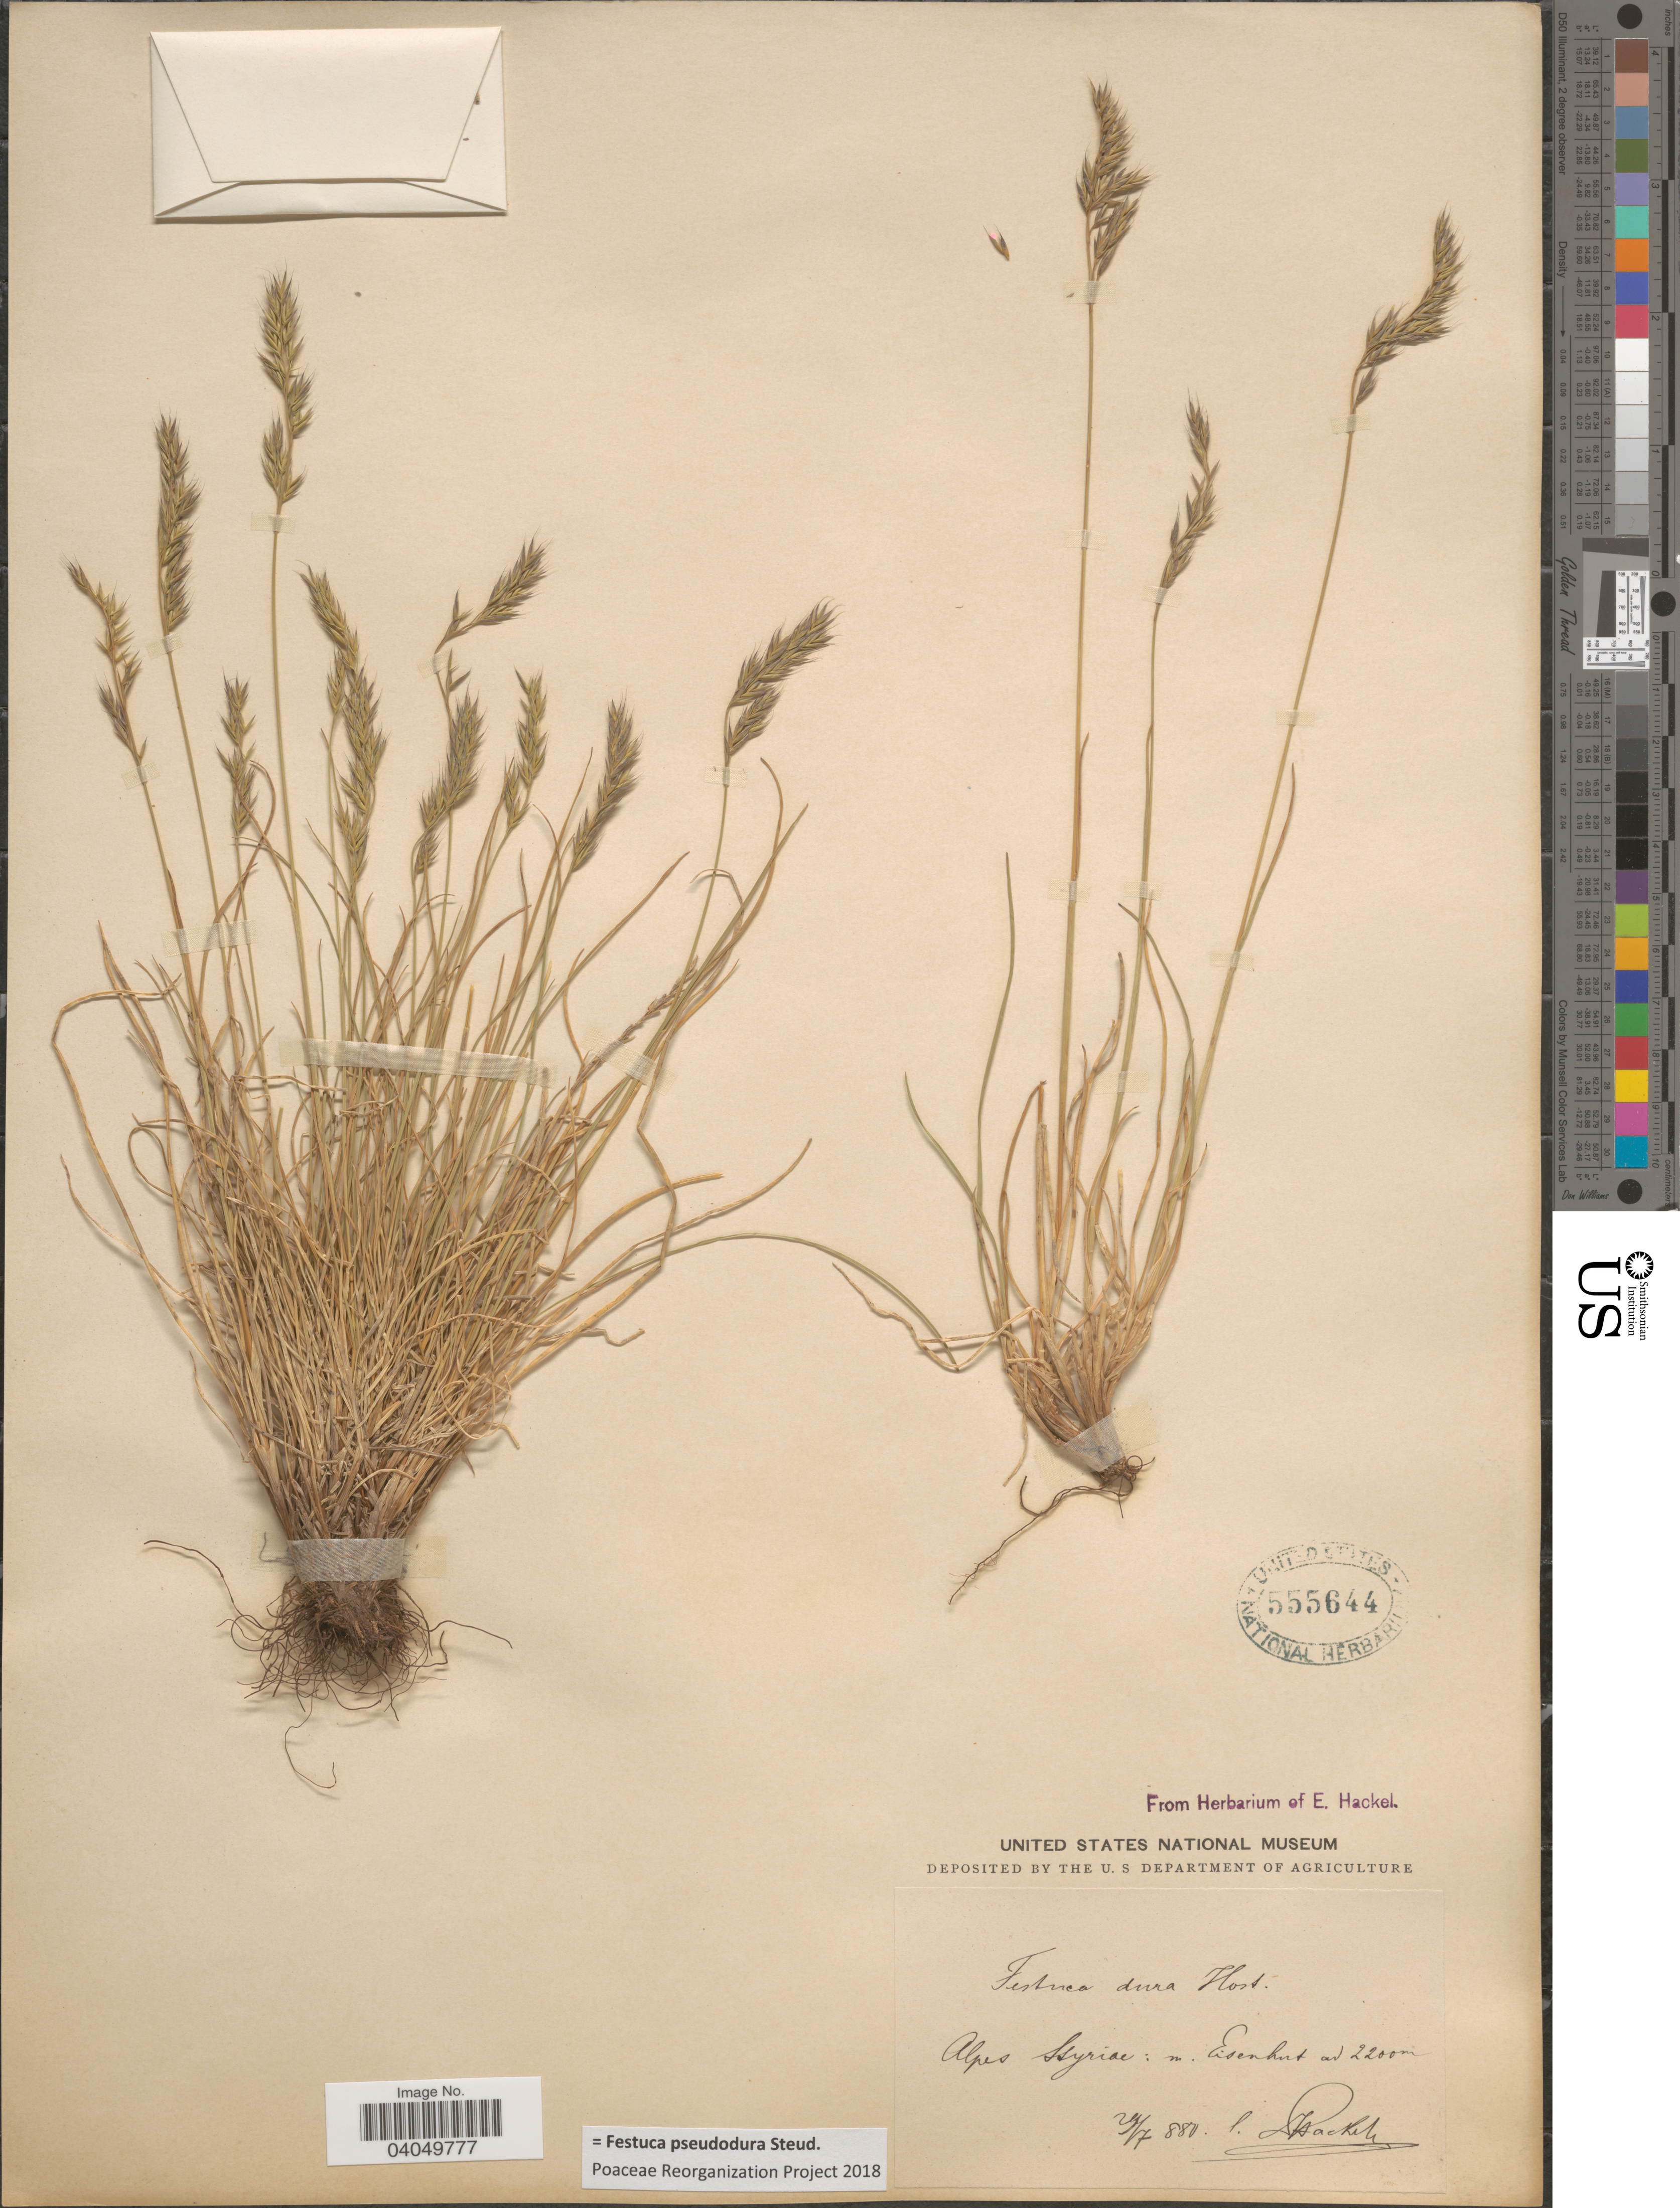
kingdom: Plantae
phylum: Tracheophyta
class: Liliopsida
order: Poales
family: Poaceae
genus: Festuca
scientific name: Festuca pseudodura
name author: Steud.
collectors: -. Hackel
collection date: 1880-07-29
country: Austria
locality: Alpes Styriae: m. Eisenhut.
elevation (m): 2200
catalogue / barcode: US 555644